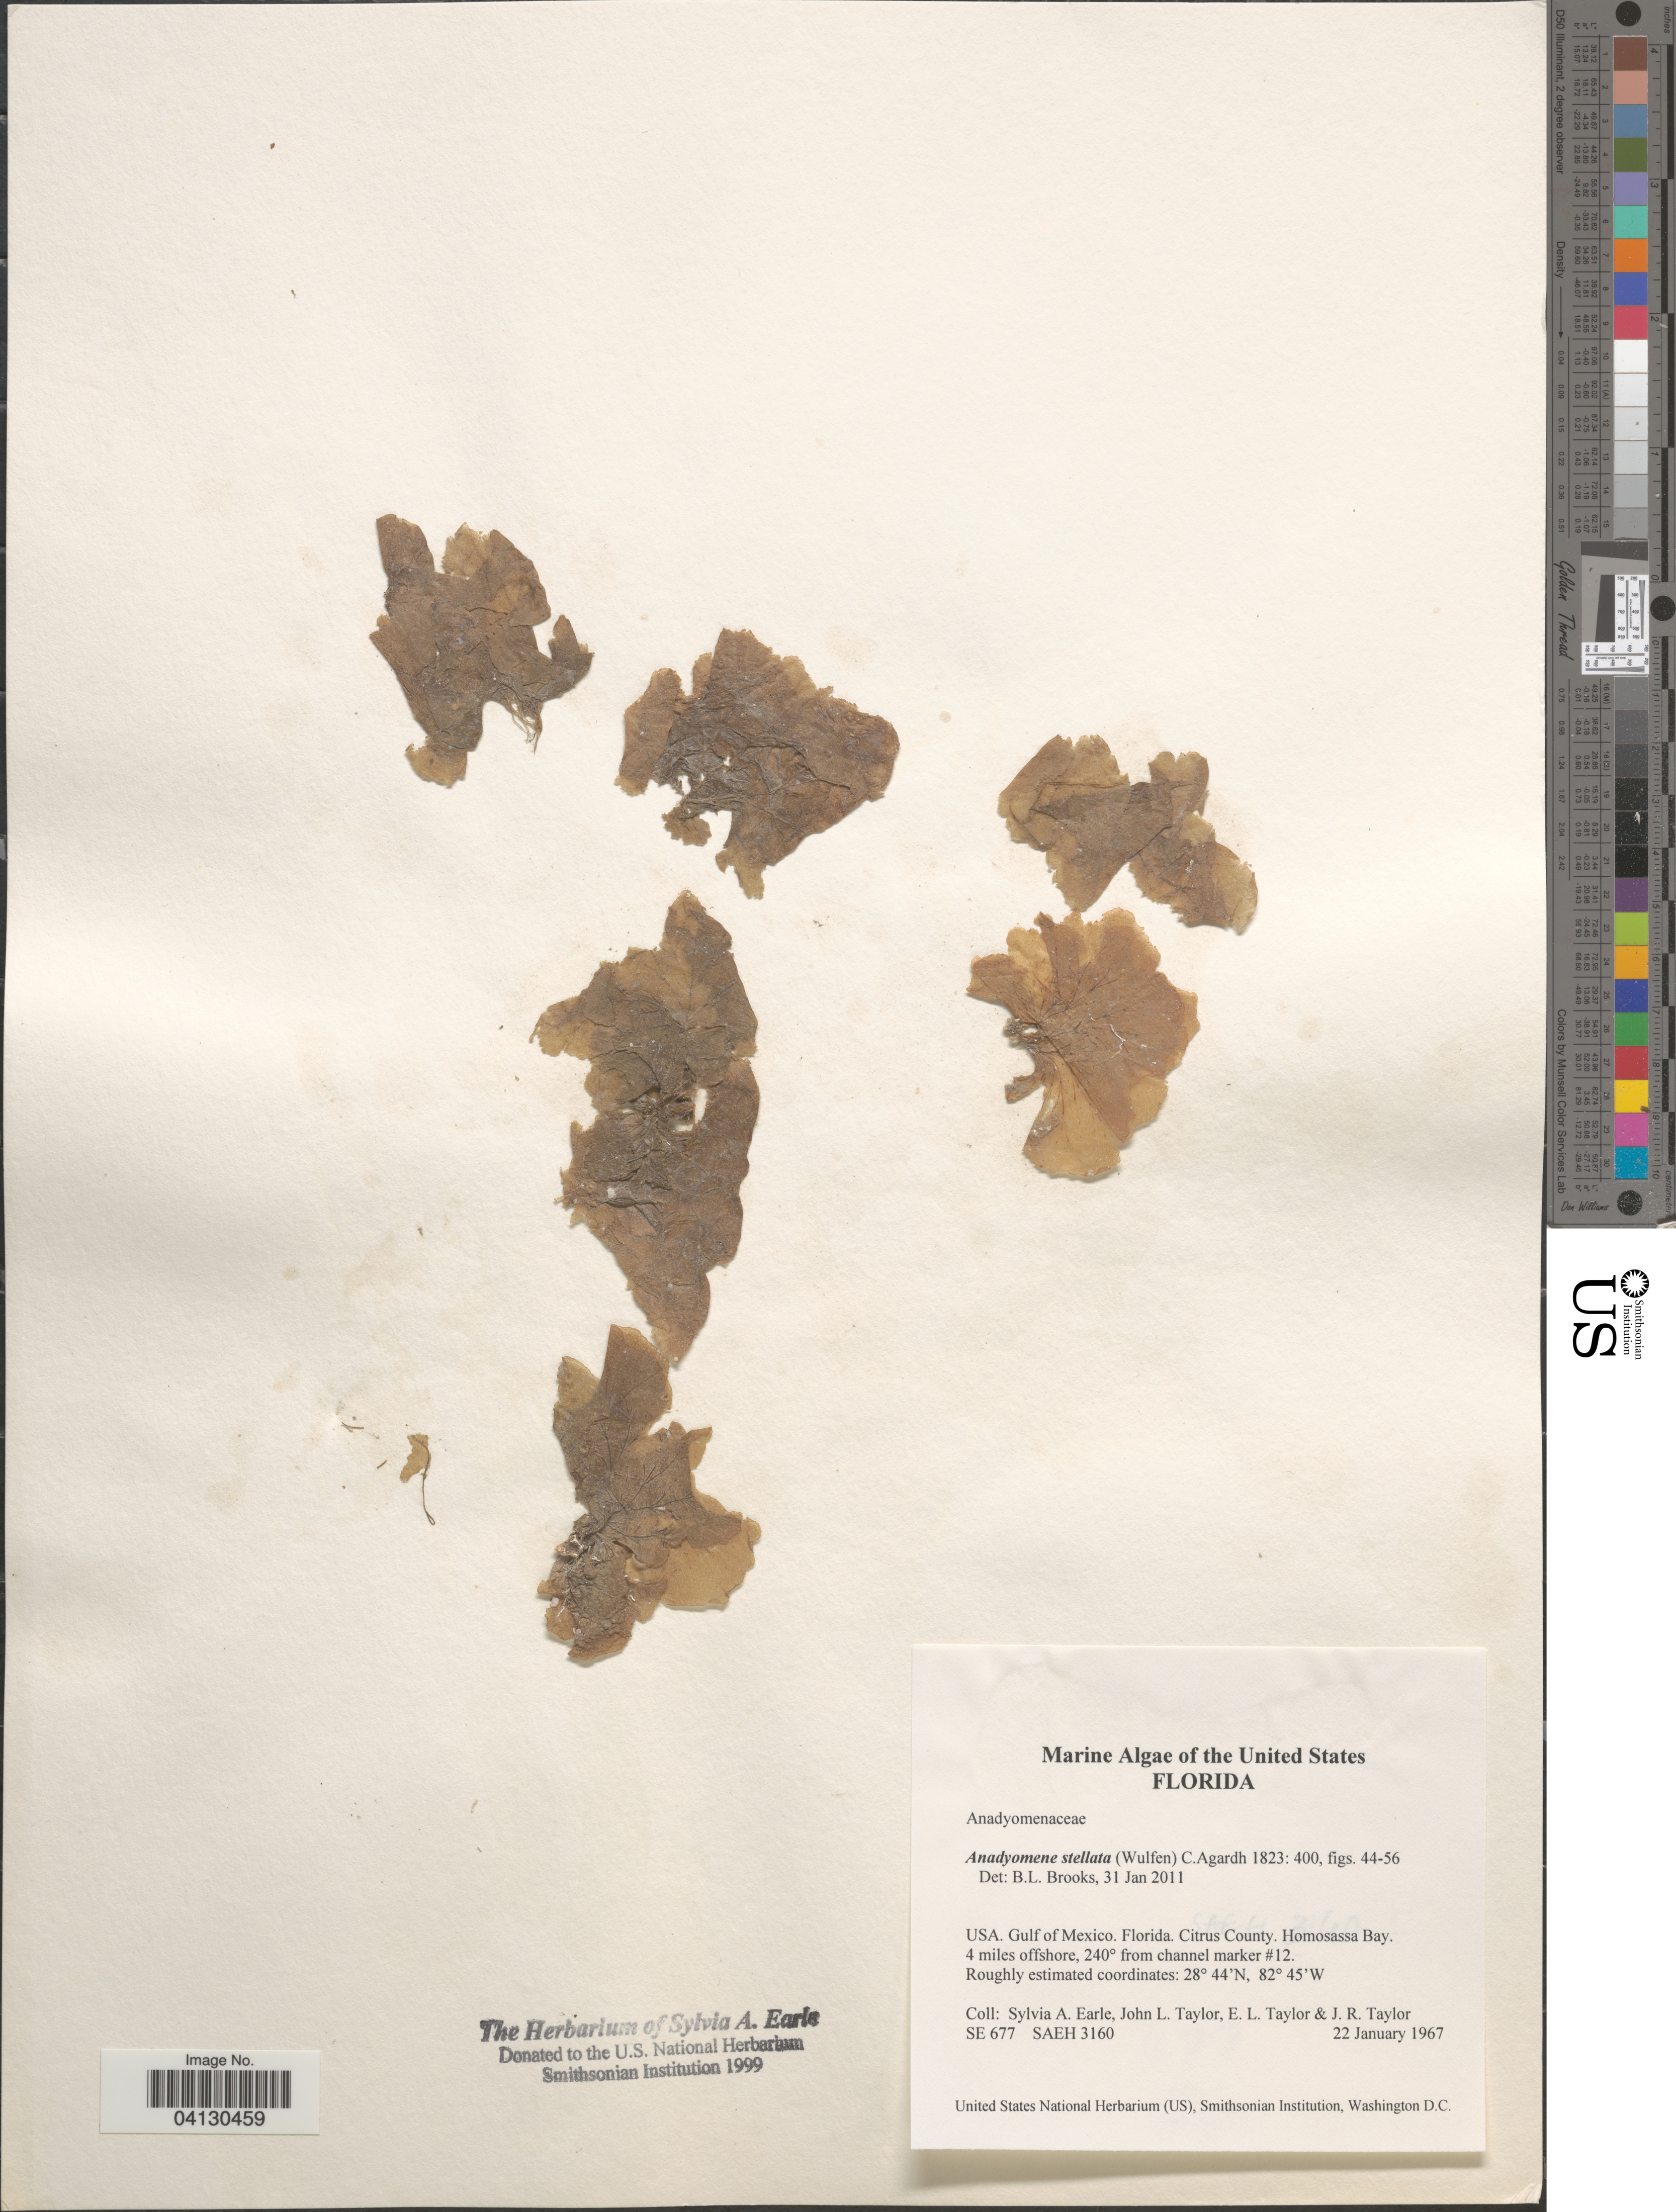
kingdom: Plantae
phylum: Chlorophyta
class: Ulvophyceae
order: Cladophorales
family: Anadyomenaceae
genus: Anadyomene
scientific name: Anadyomene stellata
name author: (Wulfen) C. Agardh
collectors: S. A. Earle, J. L. Taylor, E. L. Taylor & J. R. Taylor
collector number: SE677/SAEH3160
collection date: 1967-01-22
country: United States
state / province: Florida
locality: Gulf of Mexico. Citrus County. Homosassa Bay. 4 miles offshore, 240° from channel marker #12.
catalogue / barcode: US 329173